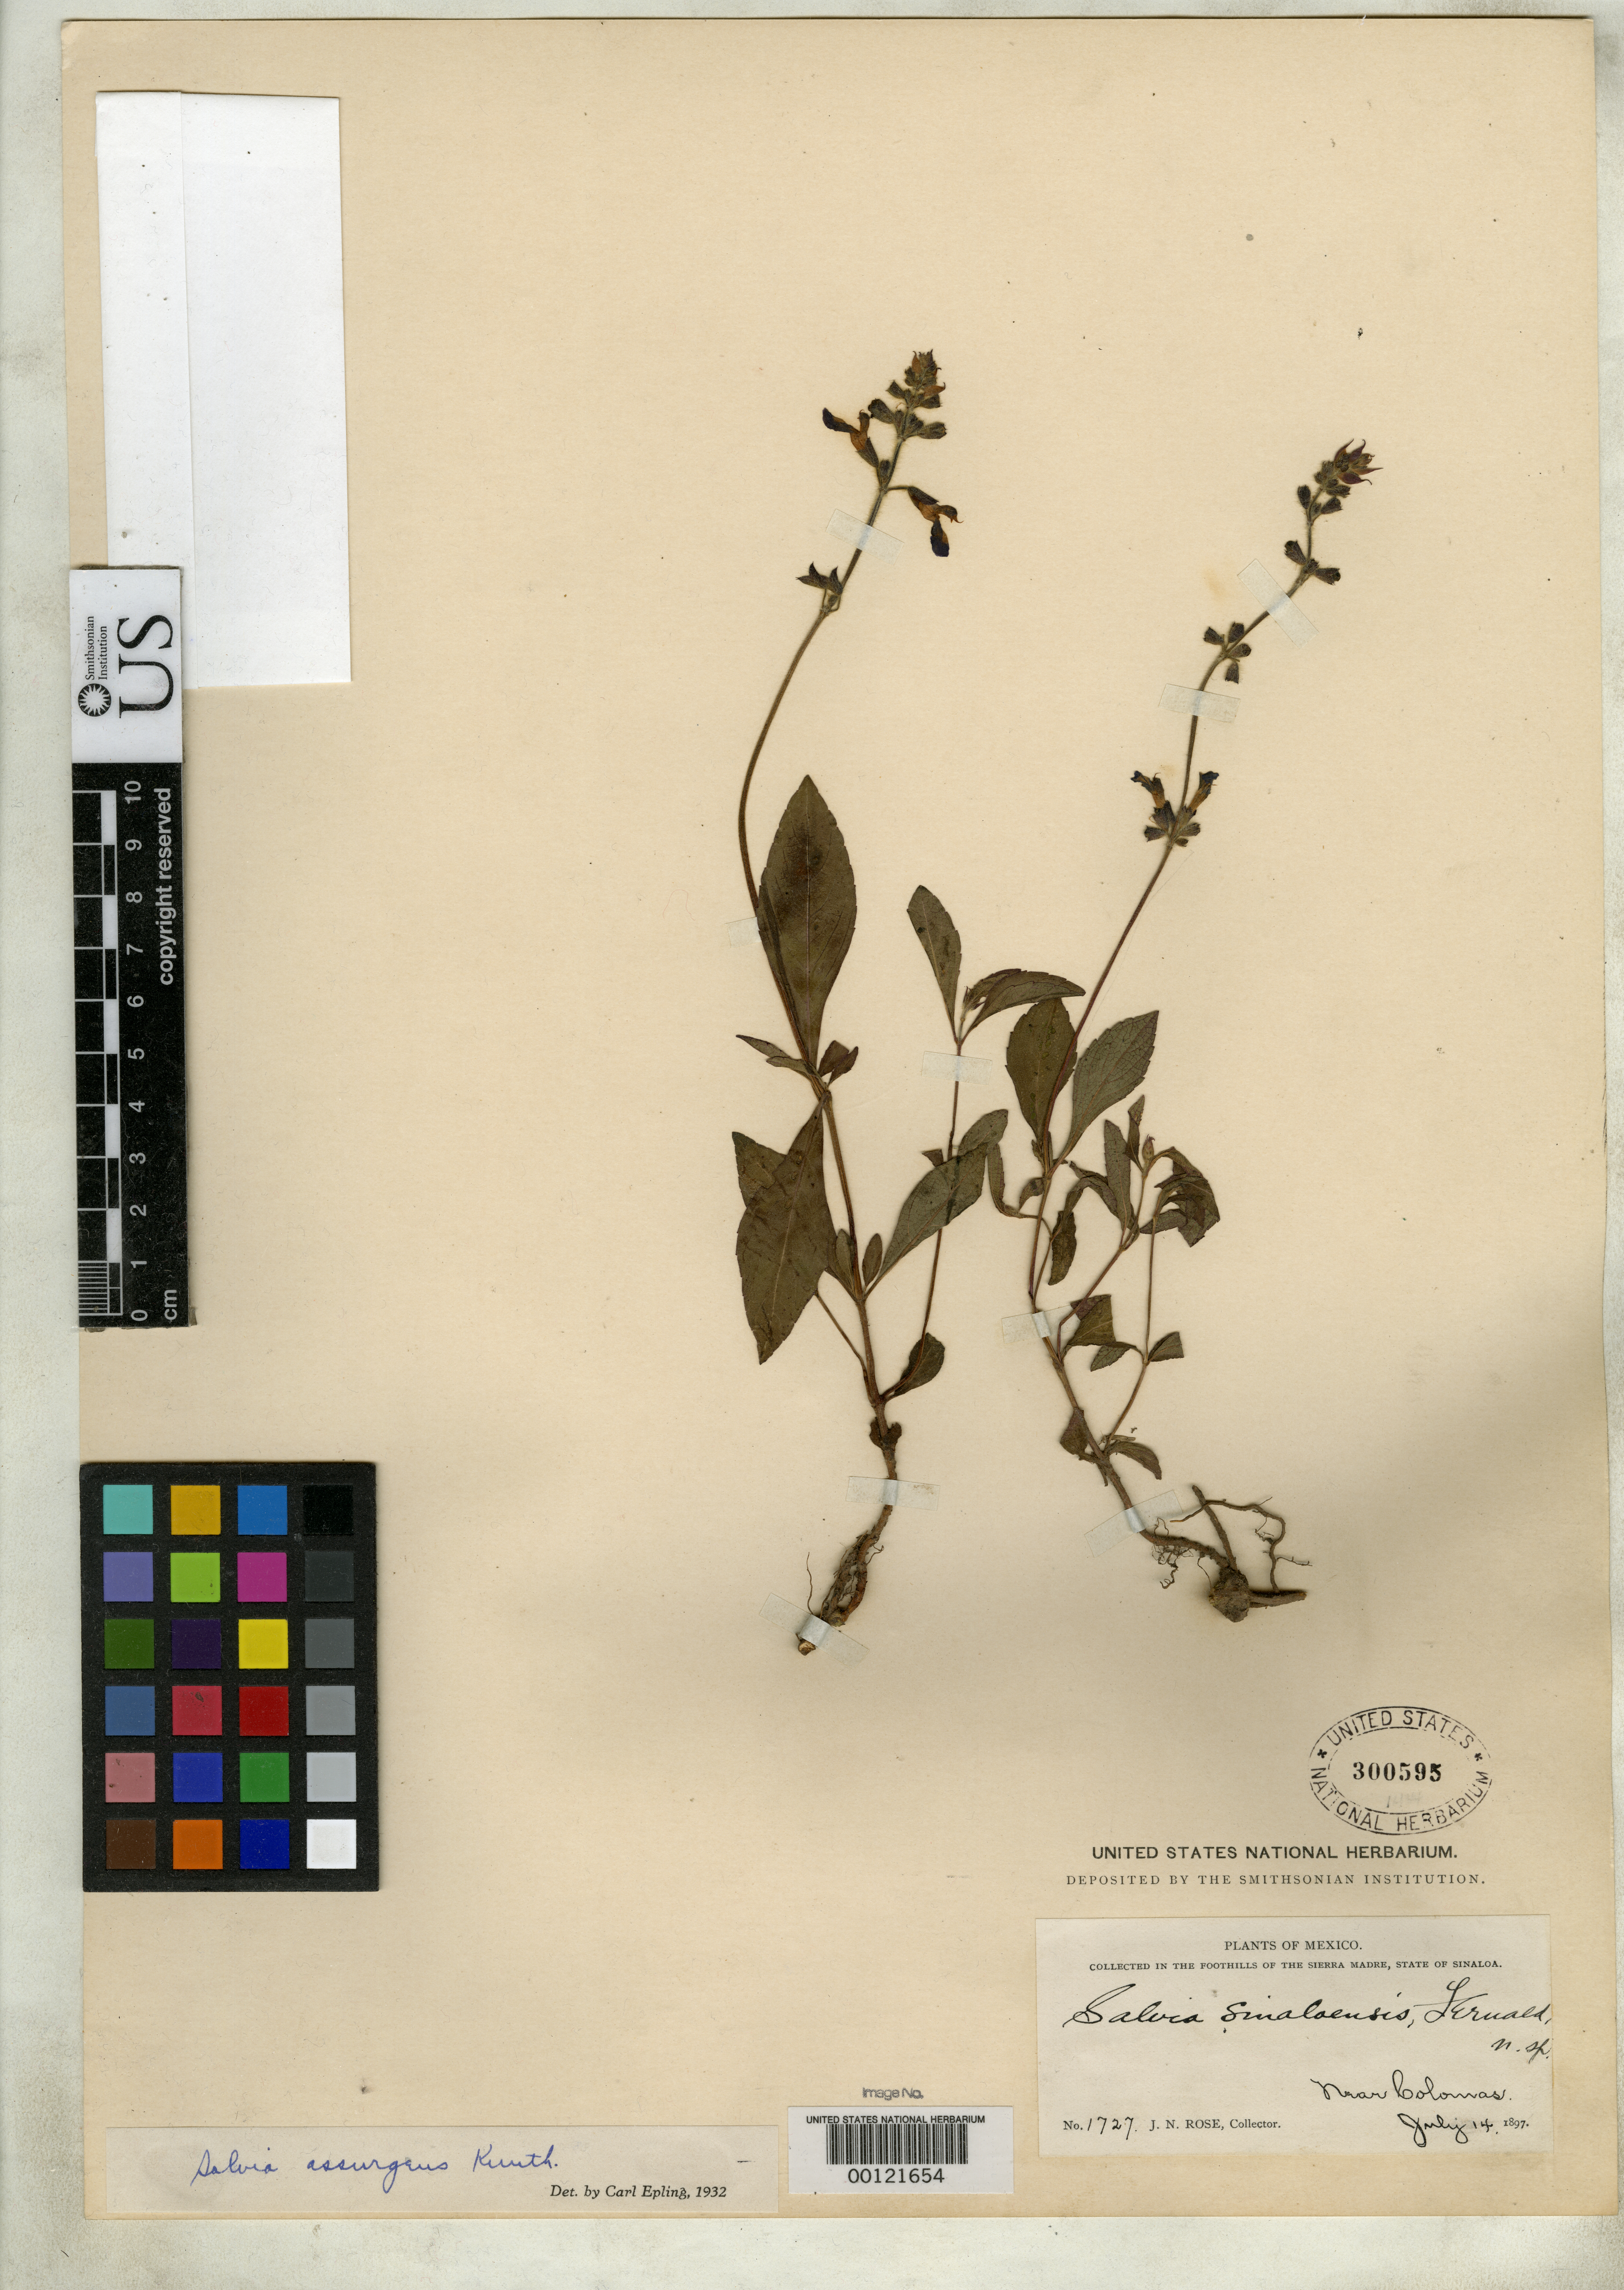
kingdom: Plantae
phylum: Tracheophyta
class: Magnoliopsida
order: Lamiales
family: Lamiaceae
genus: Salvia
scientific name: Salvia sinaloensis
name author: Fernald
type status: Isotype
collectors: J. N. Rose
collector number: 1727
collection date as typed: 14 Jul 1897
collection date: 1897-07-14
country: Mexico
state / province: Sinaloa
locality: Near Colomas, foothills of Sierra Madres.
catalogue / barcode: US 300595